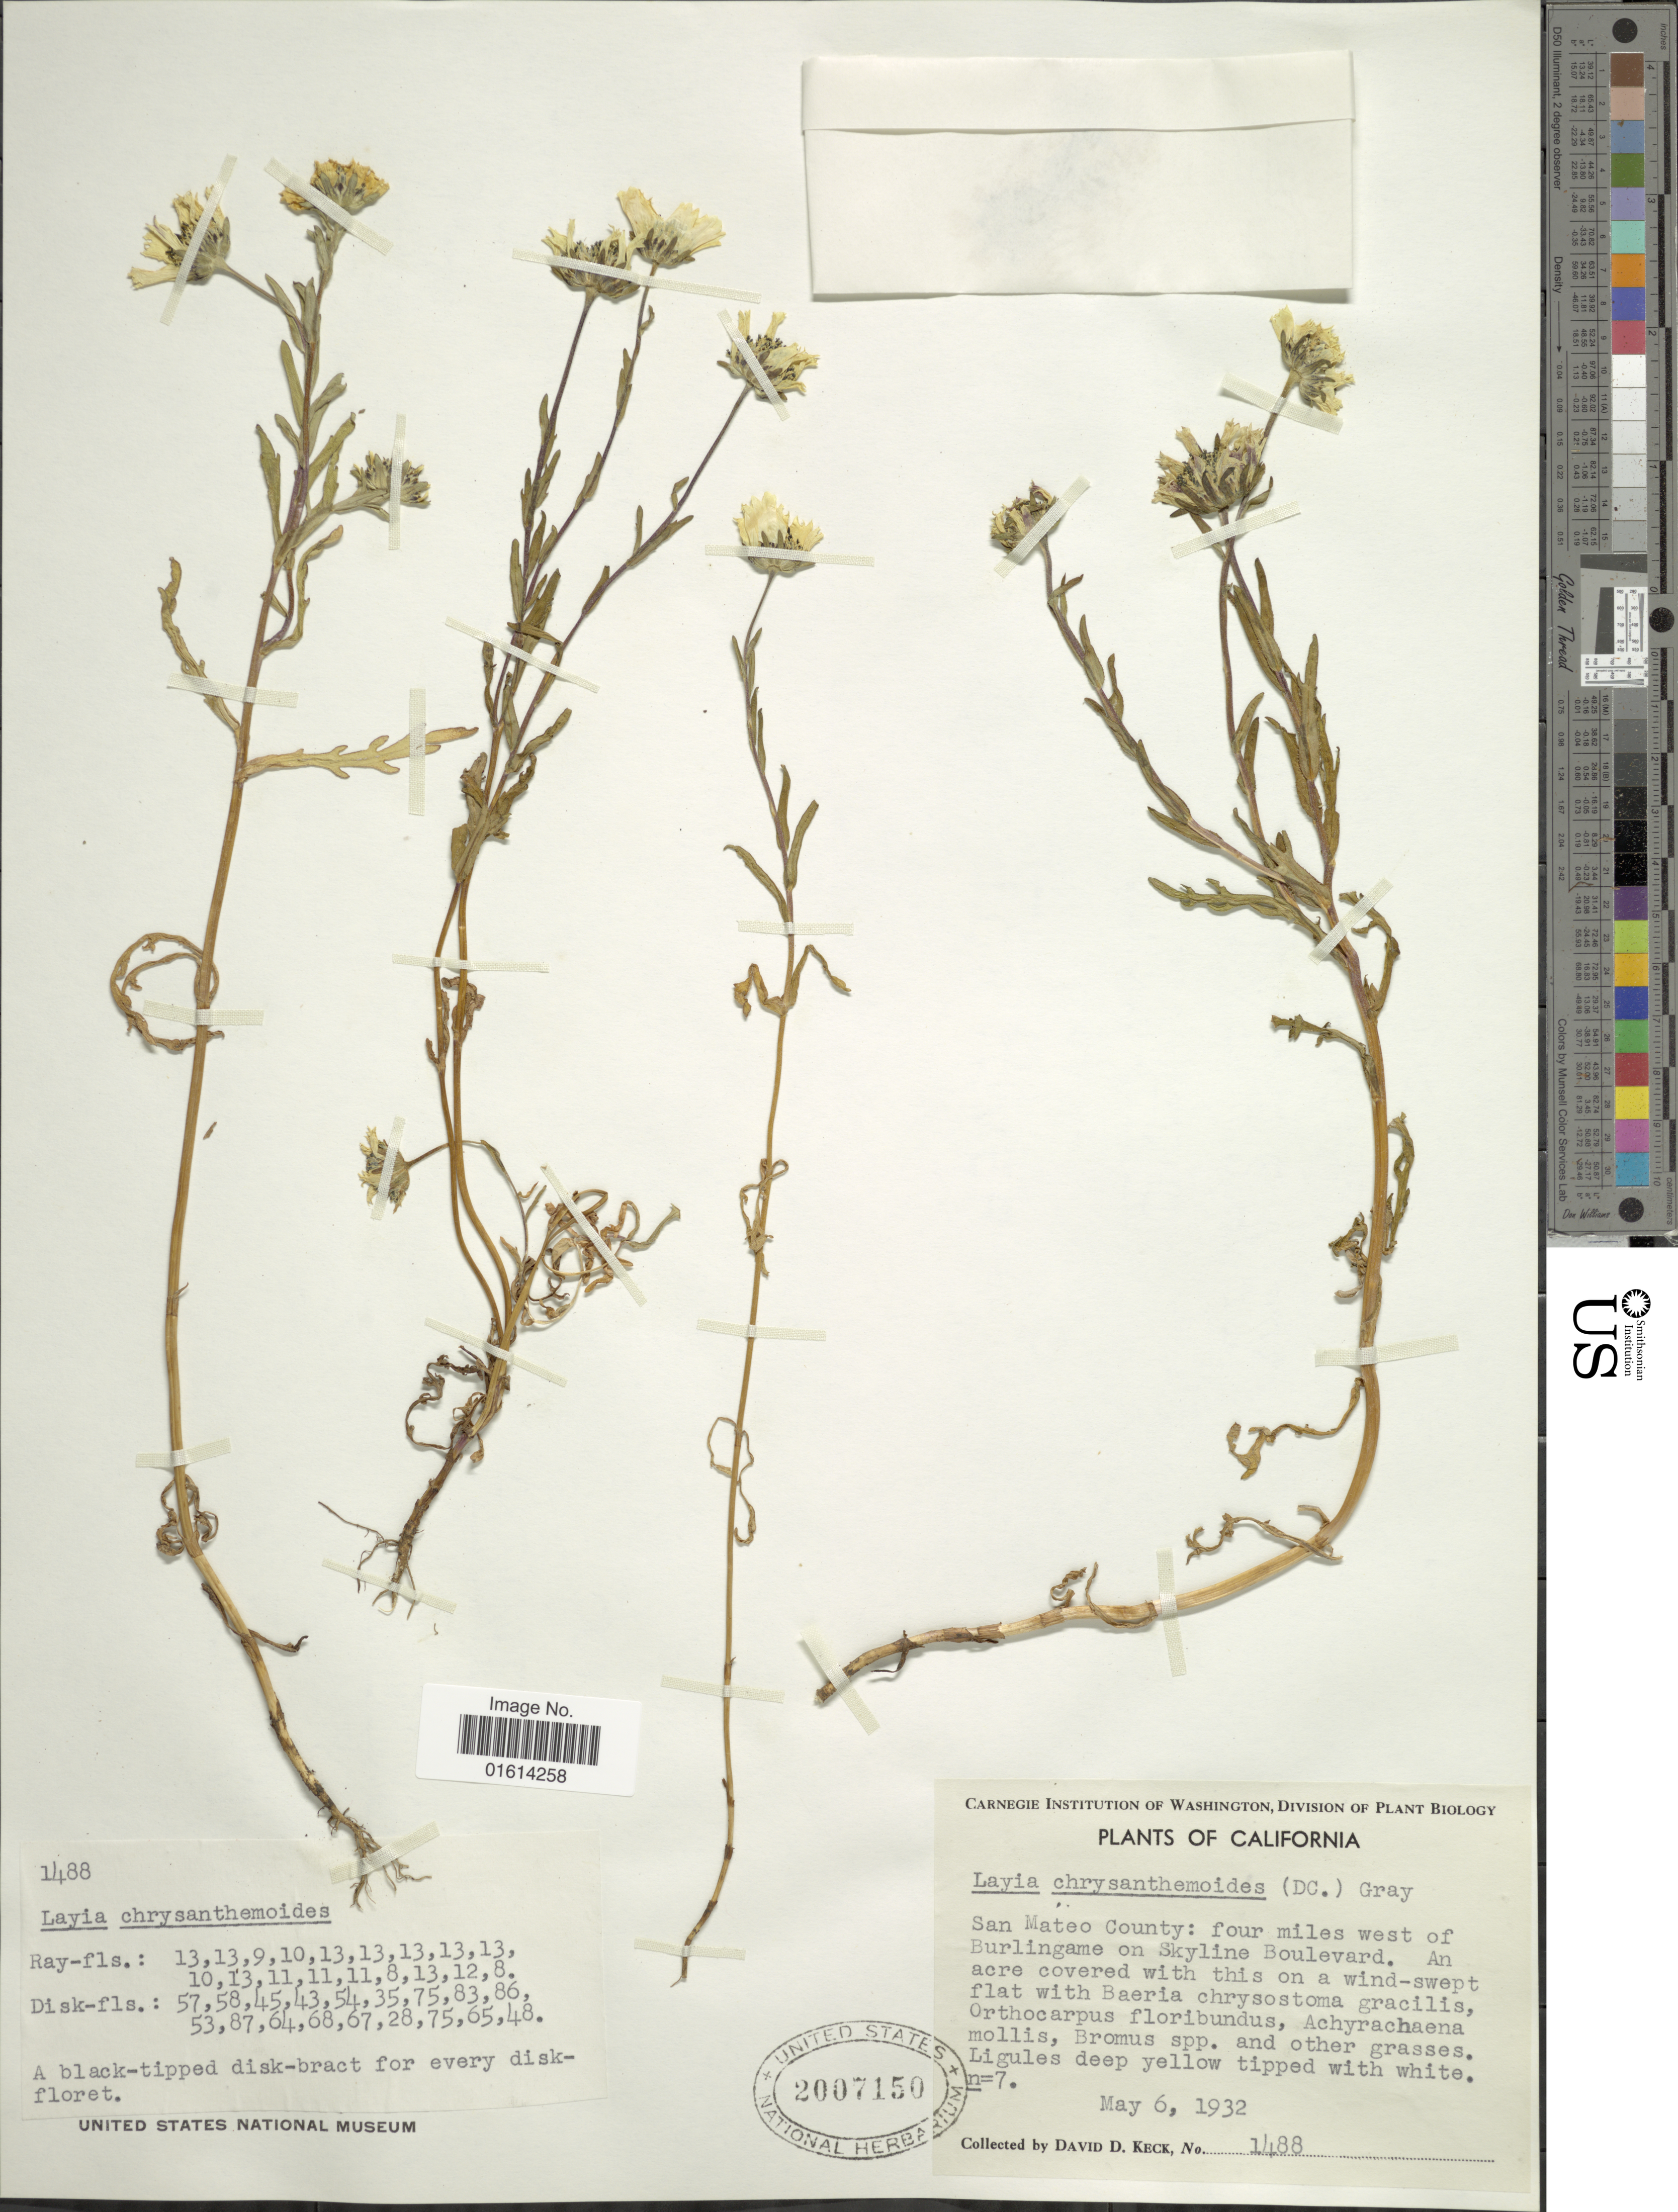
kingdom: Plantae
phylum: Tracheophyta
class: Magnoliopsida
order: Asterales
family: Asteraceae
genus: Layia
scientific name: Layia chrysanthemoides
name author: (DC.) A. Gray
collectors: D. D. Keck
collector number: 1488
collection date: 1932-05-06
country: United States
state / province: California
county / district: San Mateo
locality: San Mateo County, four miles west of Burlingame on Skyline Boulevard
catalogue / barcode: US 2007150